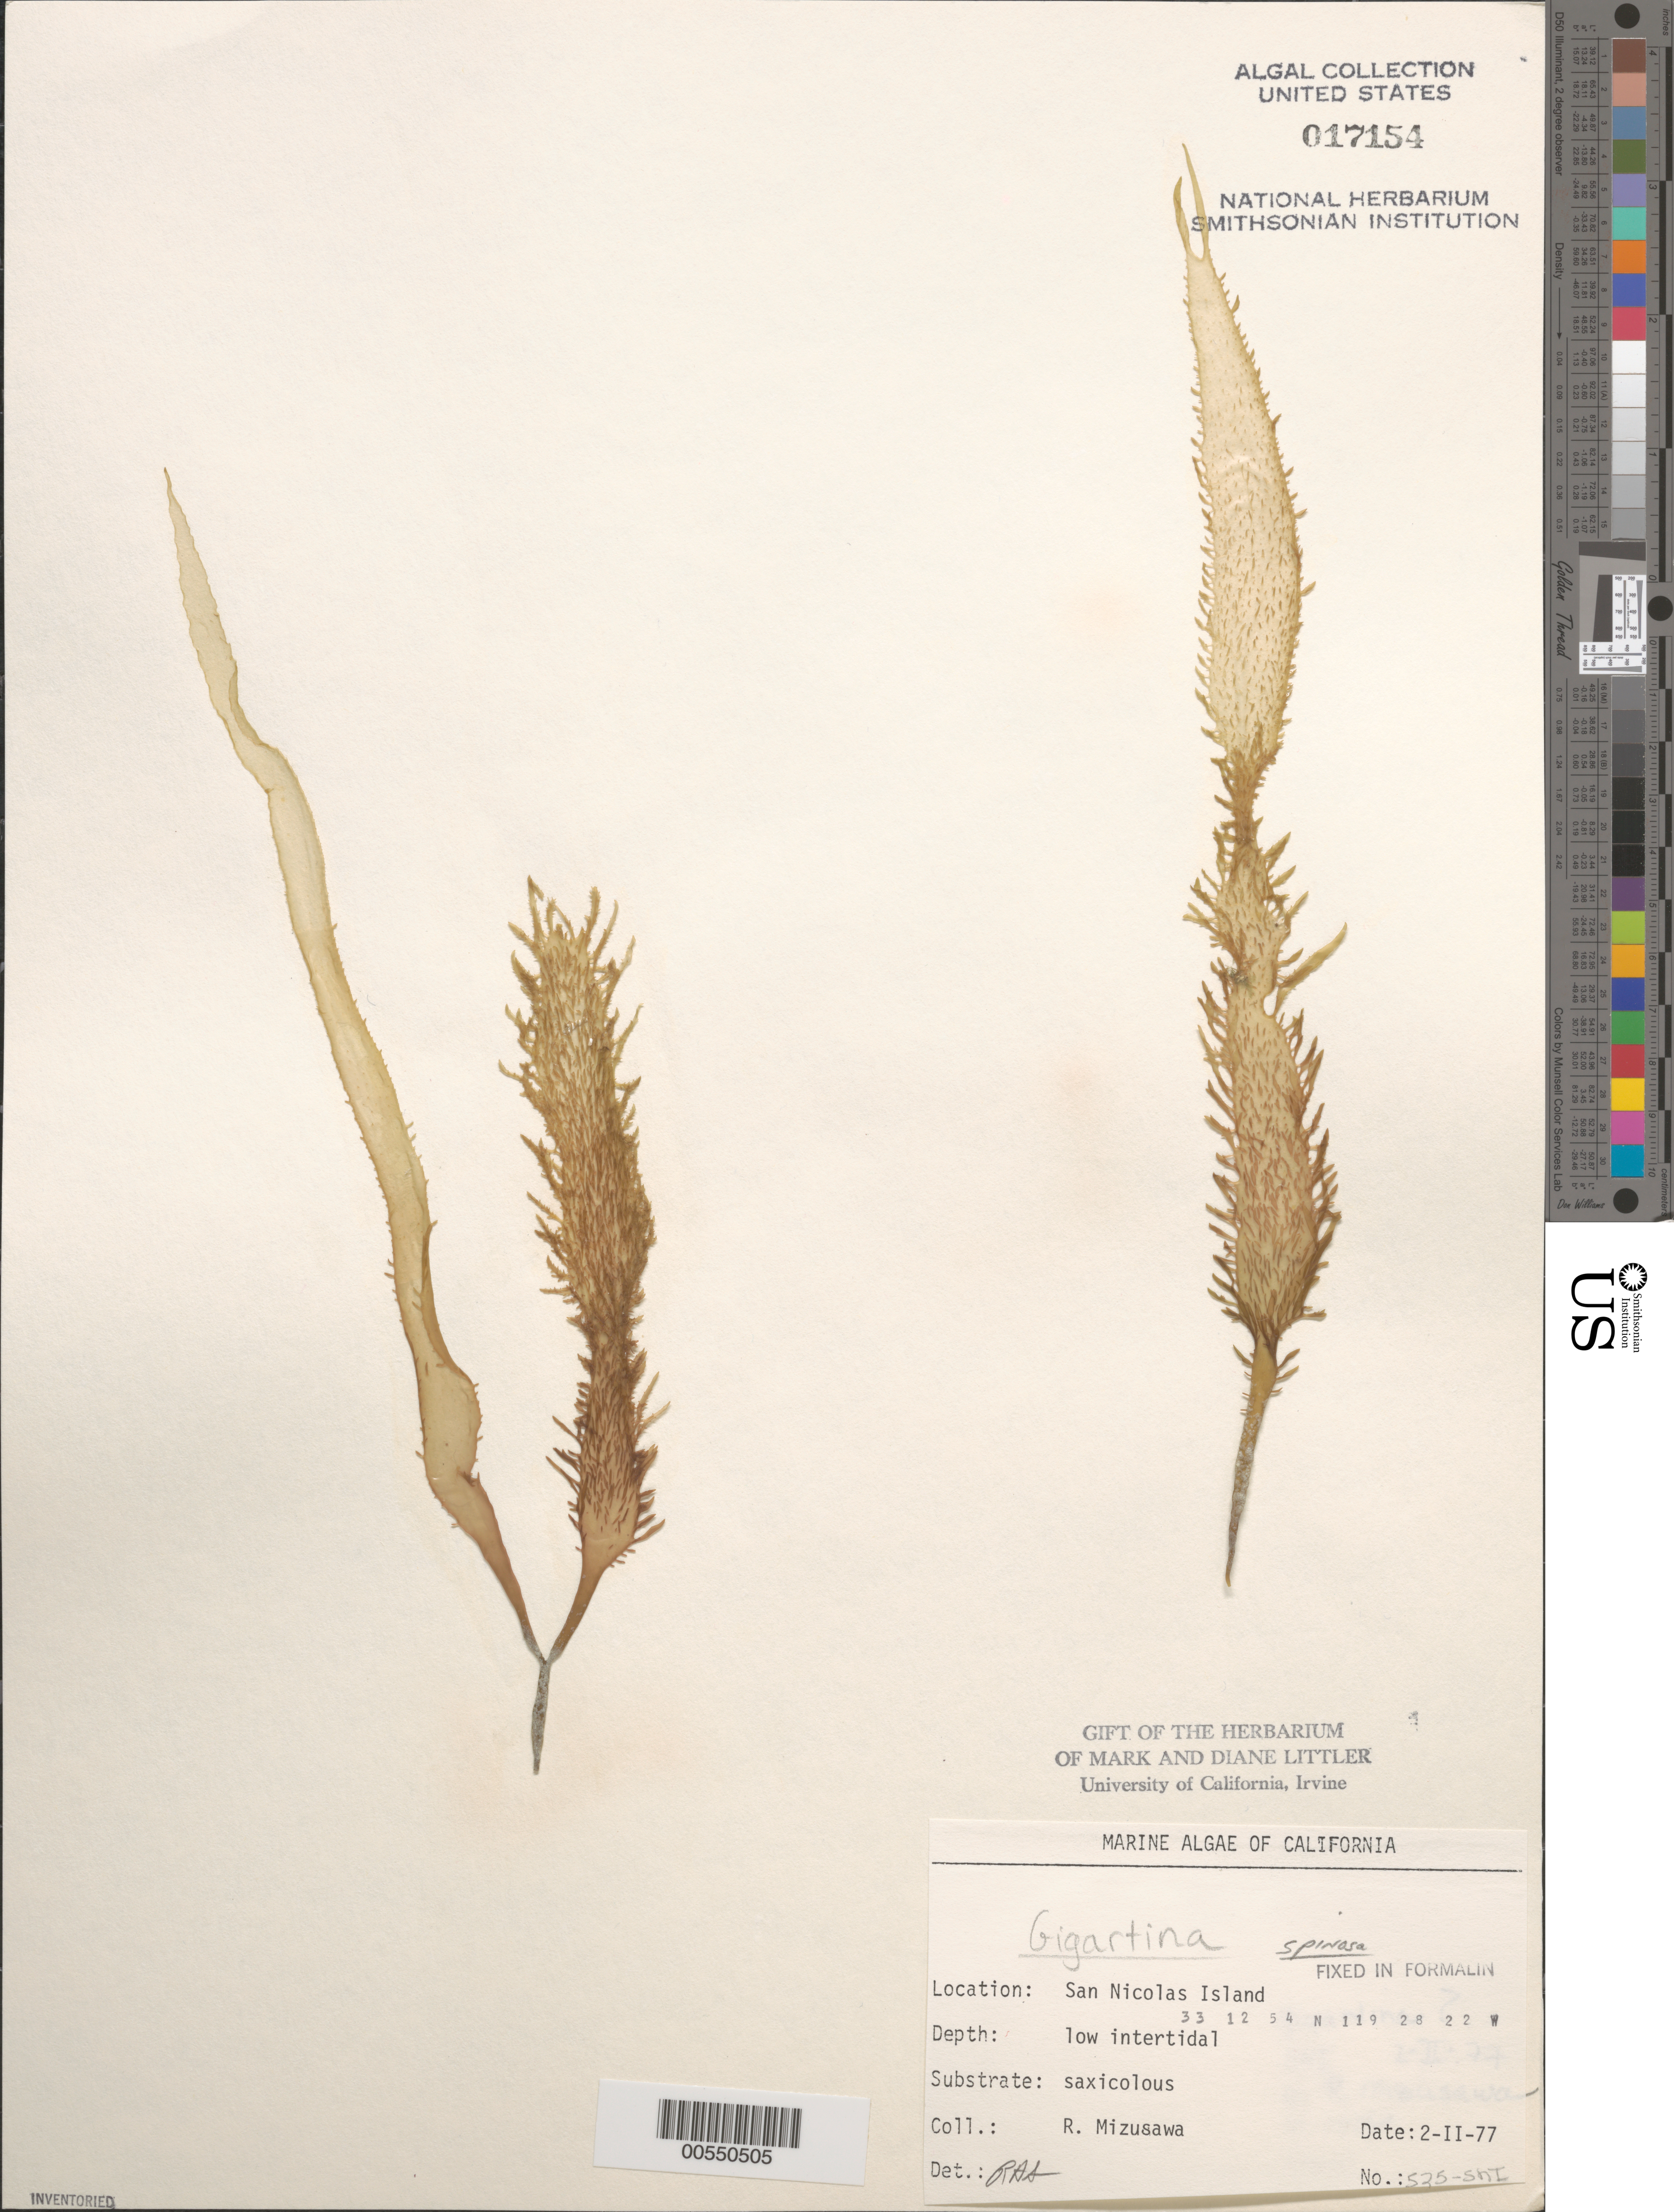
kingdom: Plantae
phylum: Rhodophyta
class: Florideophyceae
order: Gigartinales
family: Gigartinaceae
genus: Chondracanthus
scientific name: Chondracanthus spinosus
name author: (Kütz.) Guiry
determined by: Algae name updating Project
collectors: R. Mizusawa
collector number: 525-SNI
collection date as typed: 02 Feb 1977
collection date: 1977-02-02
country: United States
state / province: California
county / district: Ventura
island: San Nicolas Island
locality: Dutch Harbor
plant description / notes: BLM-SOCALBIGHT Rocky Intertidal Survey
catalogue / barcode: US 17154